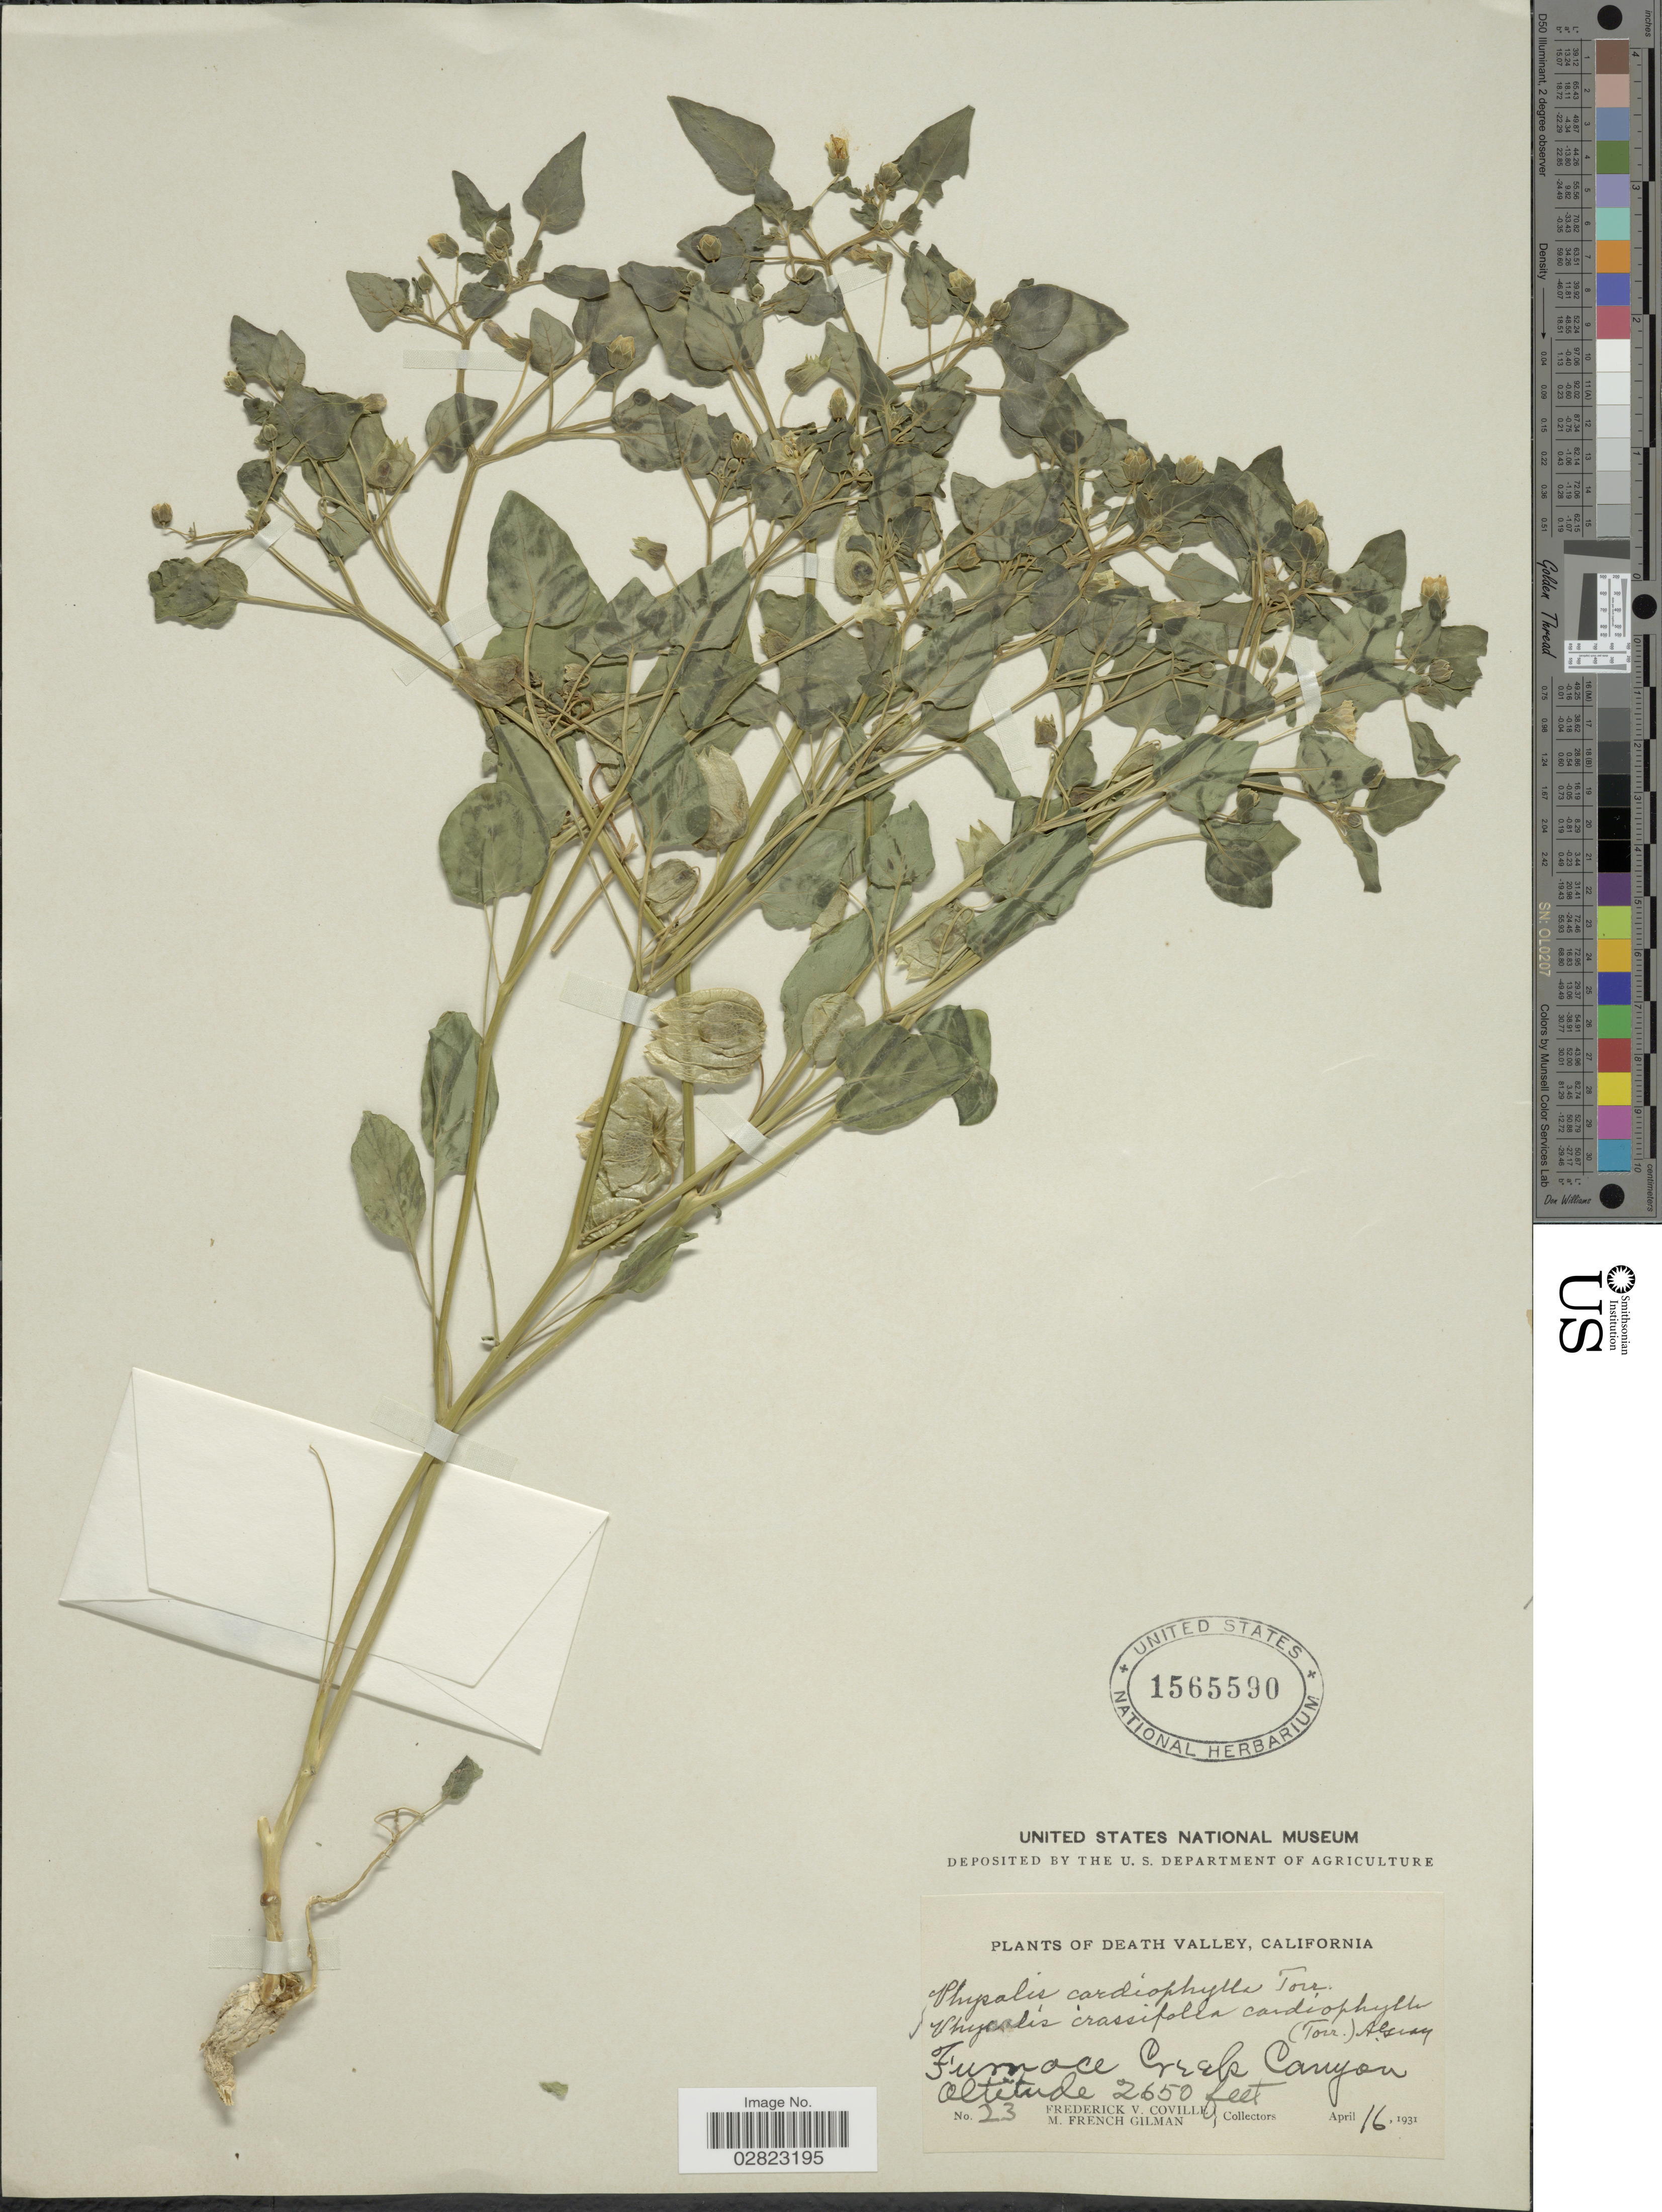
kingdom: Plantae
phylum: Tracheophyta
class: Magnoliopsida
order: Solanales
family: Solanaceae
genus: Physalis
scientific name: Physalis crassifolia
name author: Benth.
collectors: F. V. Coville & M. F. Gilman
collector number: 23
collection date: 1931-04-16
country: United States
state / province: California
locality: Death Valley. Furnace Creek Canyon.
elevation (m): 808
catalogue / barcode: US 1565590